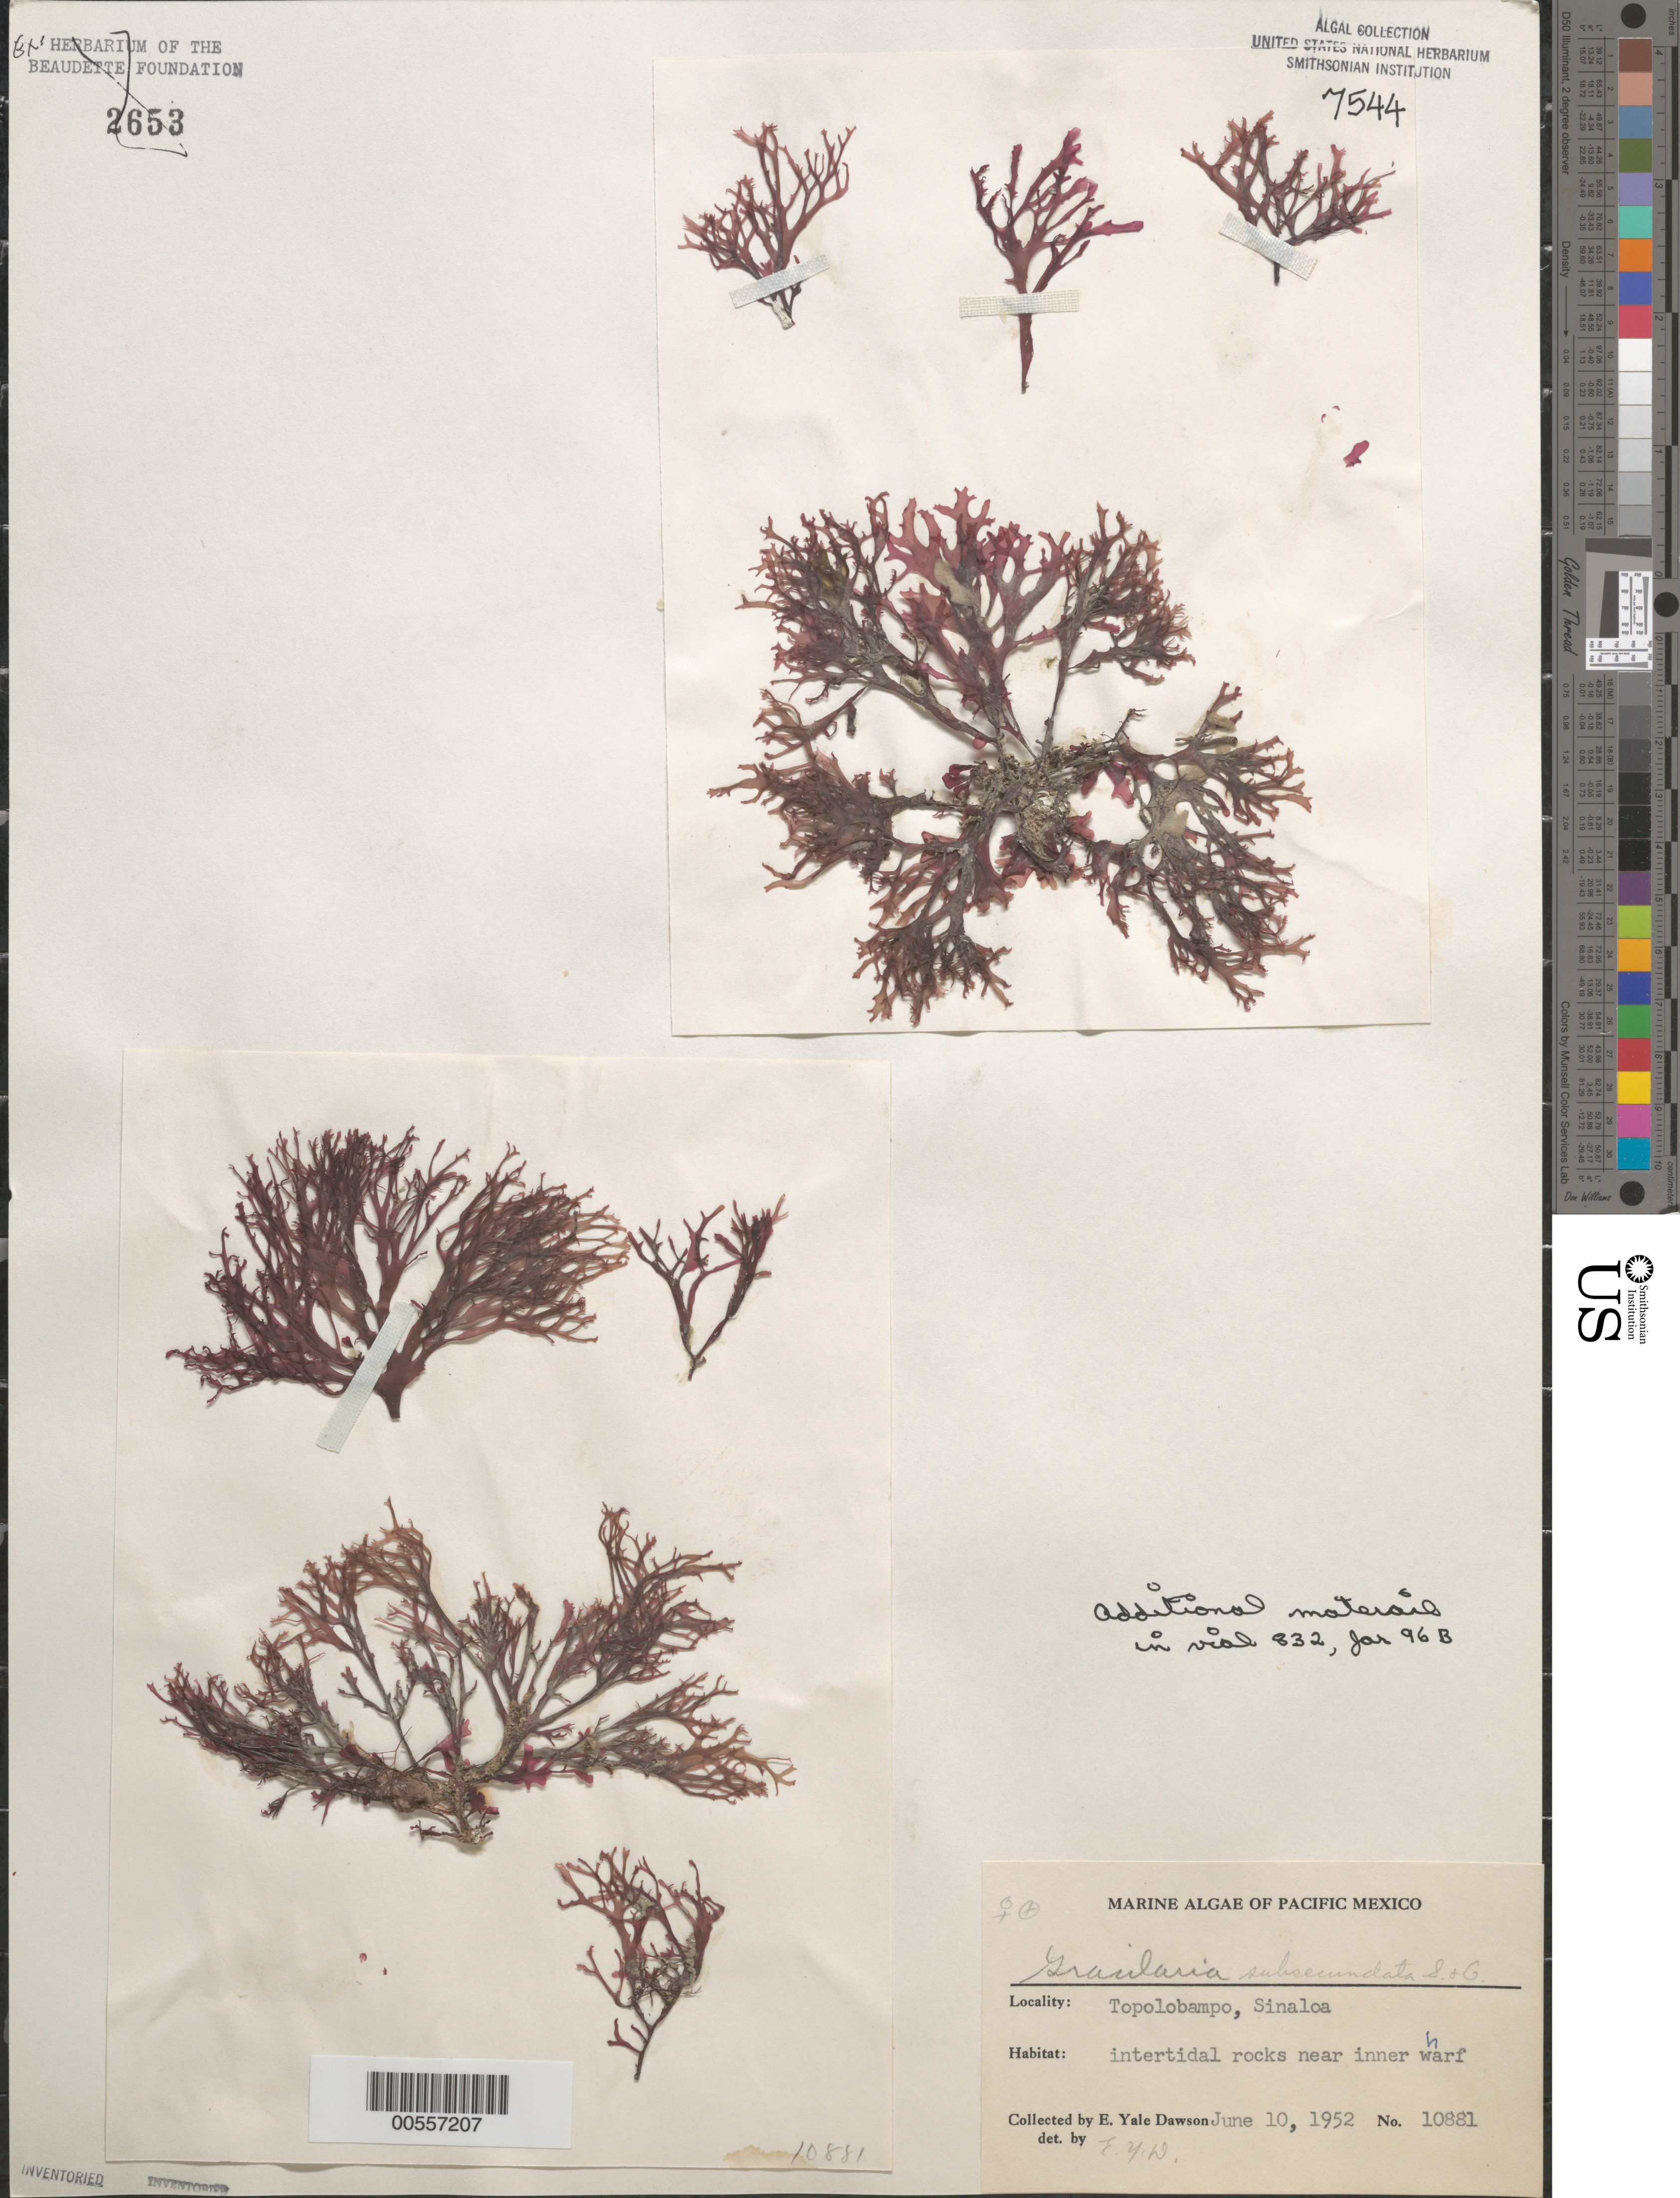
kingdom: Plantae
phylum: Rhodophyta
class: Florideophyceae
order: Gracilariales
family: Gracilariaceae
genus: Gracilaria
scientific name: Gracilaria subsecundata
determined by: Dawson, E. Y.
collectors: E. Y. Dawson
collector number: EYD 10881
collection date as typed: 10 Jun 1952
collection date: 1952-06-10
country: Mexico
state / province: Sinaloa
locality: Topolobampo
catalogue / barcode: US 7544